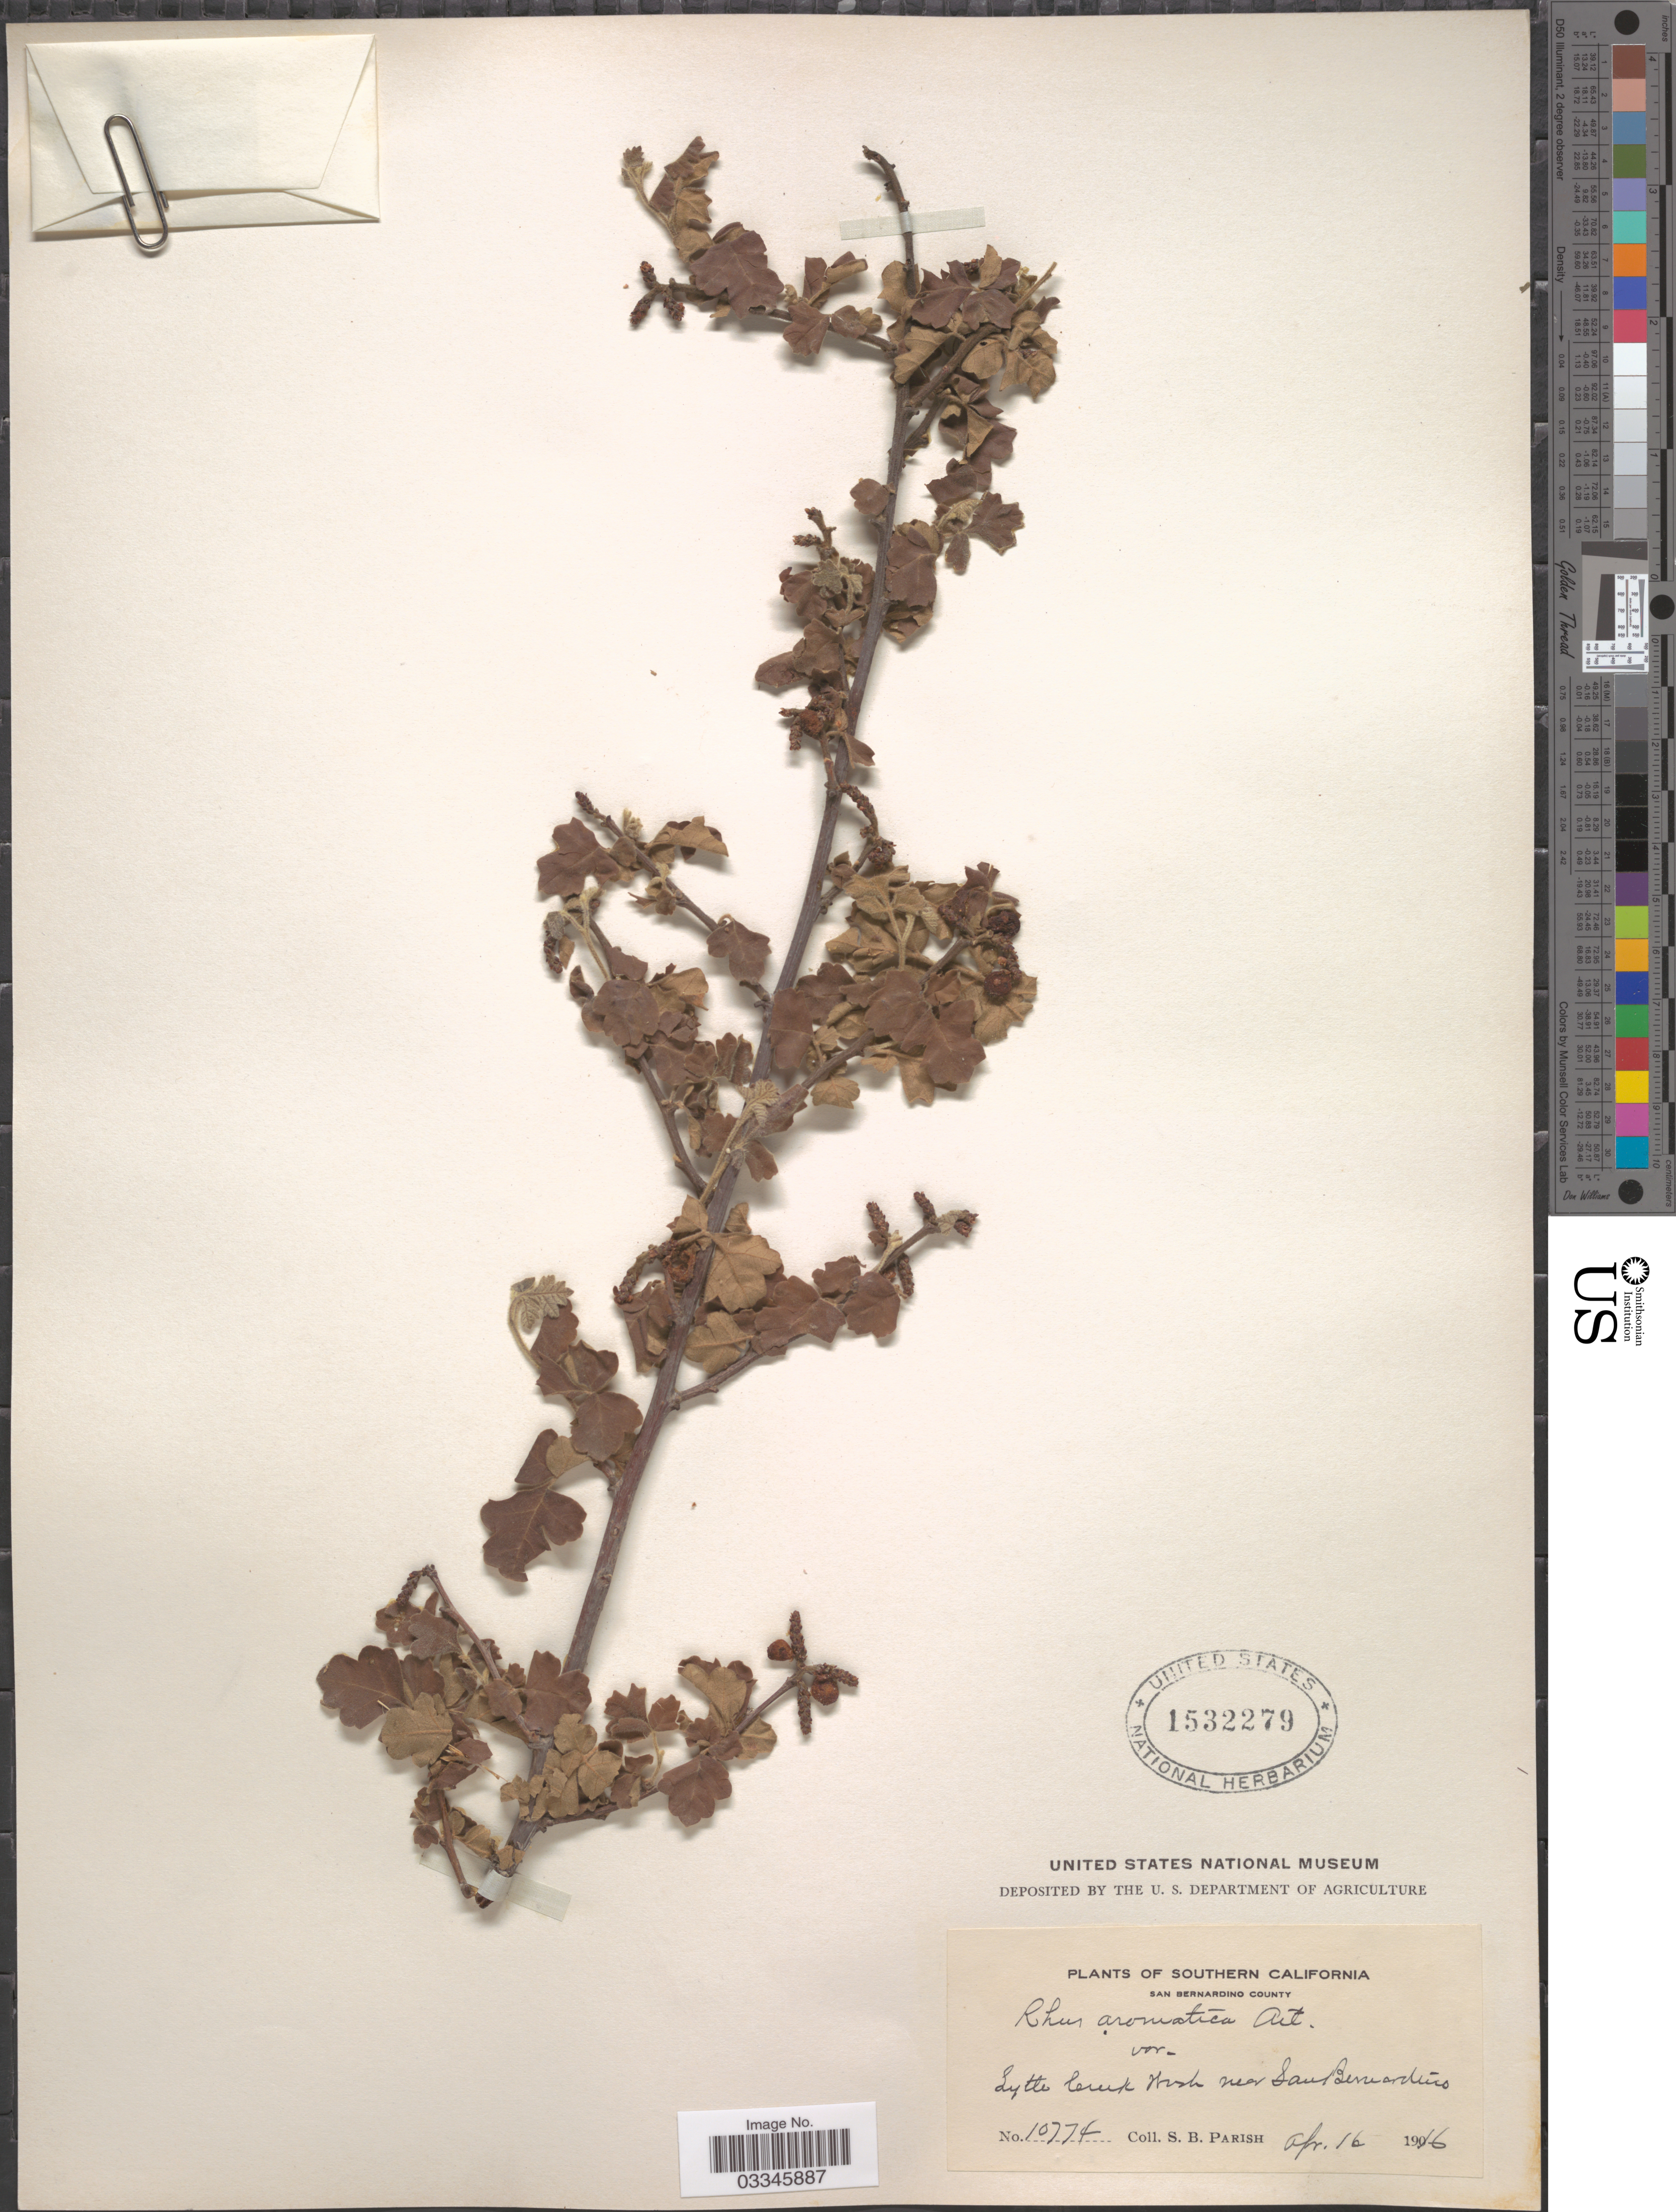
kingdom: Plantae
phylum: Tracheophyta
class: Magnoliopsida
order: Sapindales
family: Anacardiaceae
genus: Rhus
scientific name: Rhus crenata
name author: Thunb.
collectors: S. B. Parish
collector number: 10774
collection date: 1916-04-16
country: United States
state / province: California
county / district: San Bernardino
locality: Southern California. San Bernardino County. Lytle Creek Wash near San Bernardino.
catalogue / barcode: US 1532279